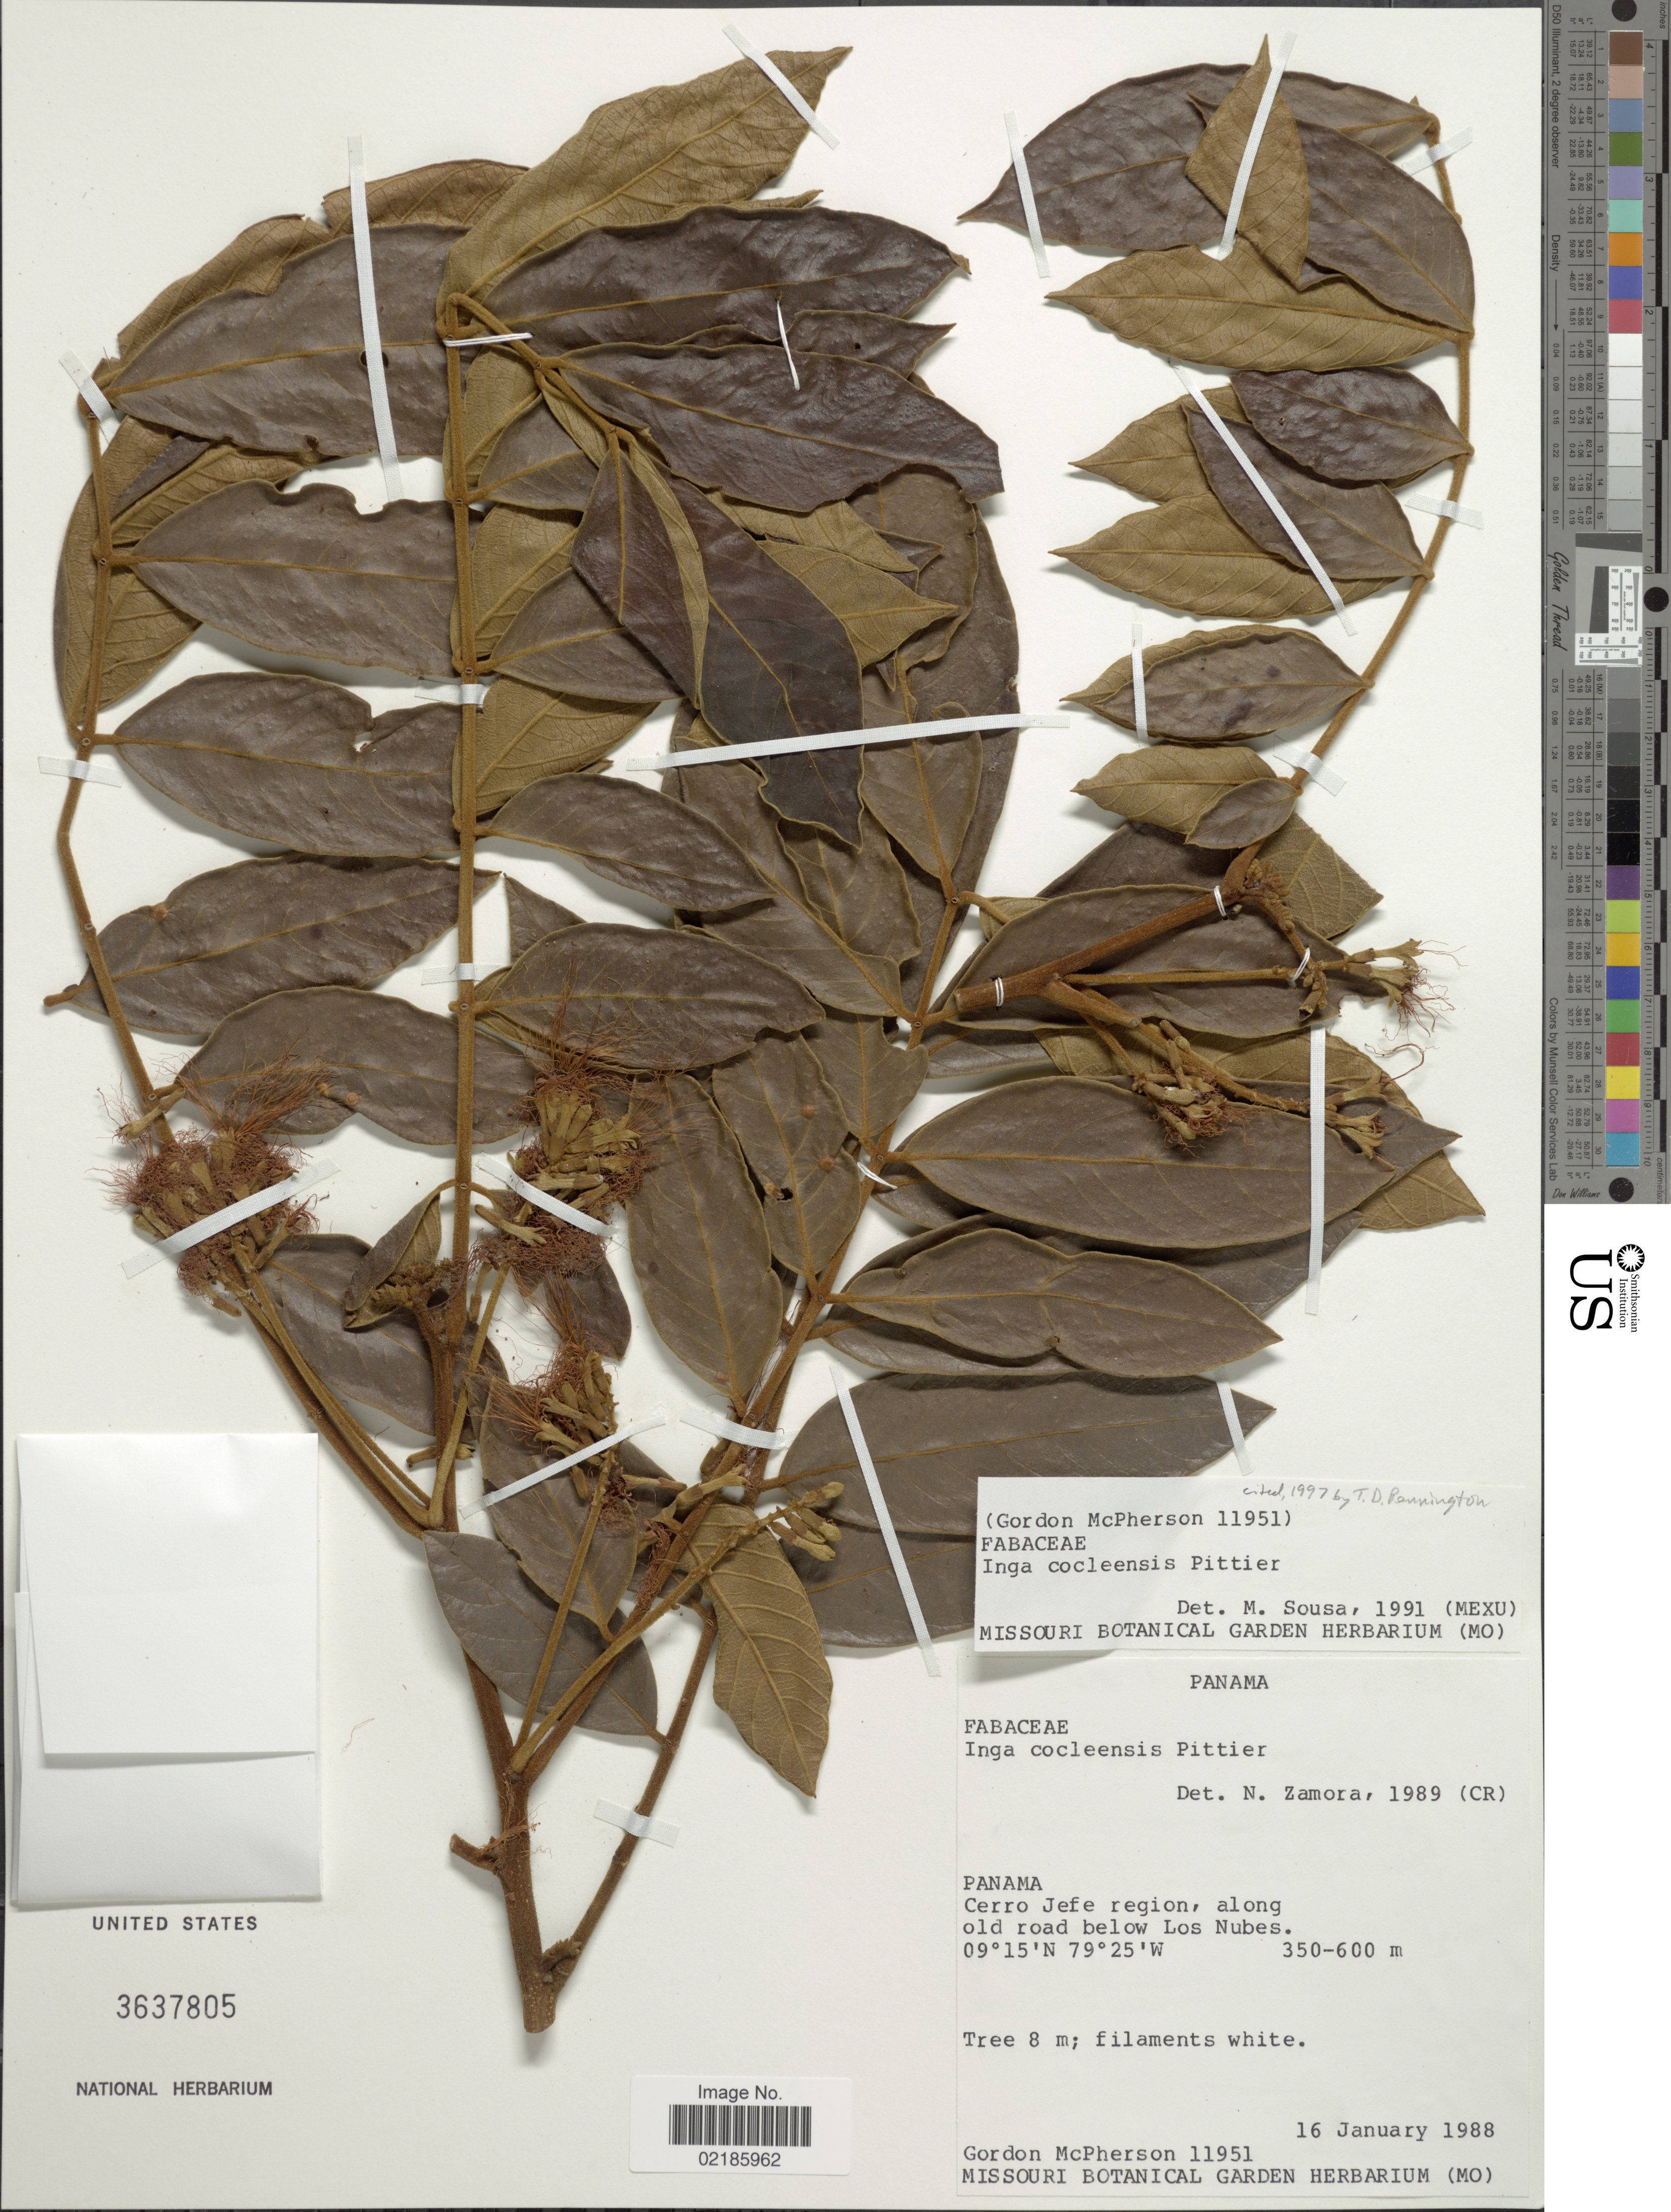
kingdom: Plantae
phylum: Tracheophyta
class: Magnoliopsida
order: Fabales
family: Fabaceae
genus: Inga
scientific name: Inga cocleensis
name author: Pittier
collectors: G. McPherson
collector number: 11951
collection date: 1988-01-16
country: Panama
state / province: Panamá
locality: Cerro Jefe region, along old road below Los Nubes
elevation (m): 350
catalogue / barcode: US 3637805